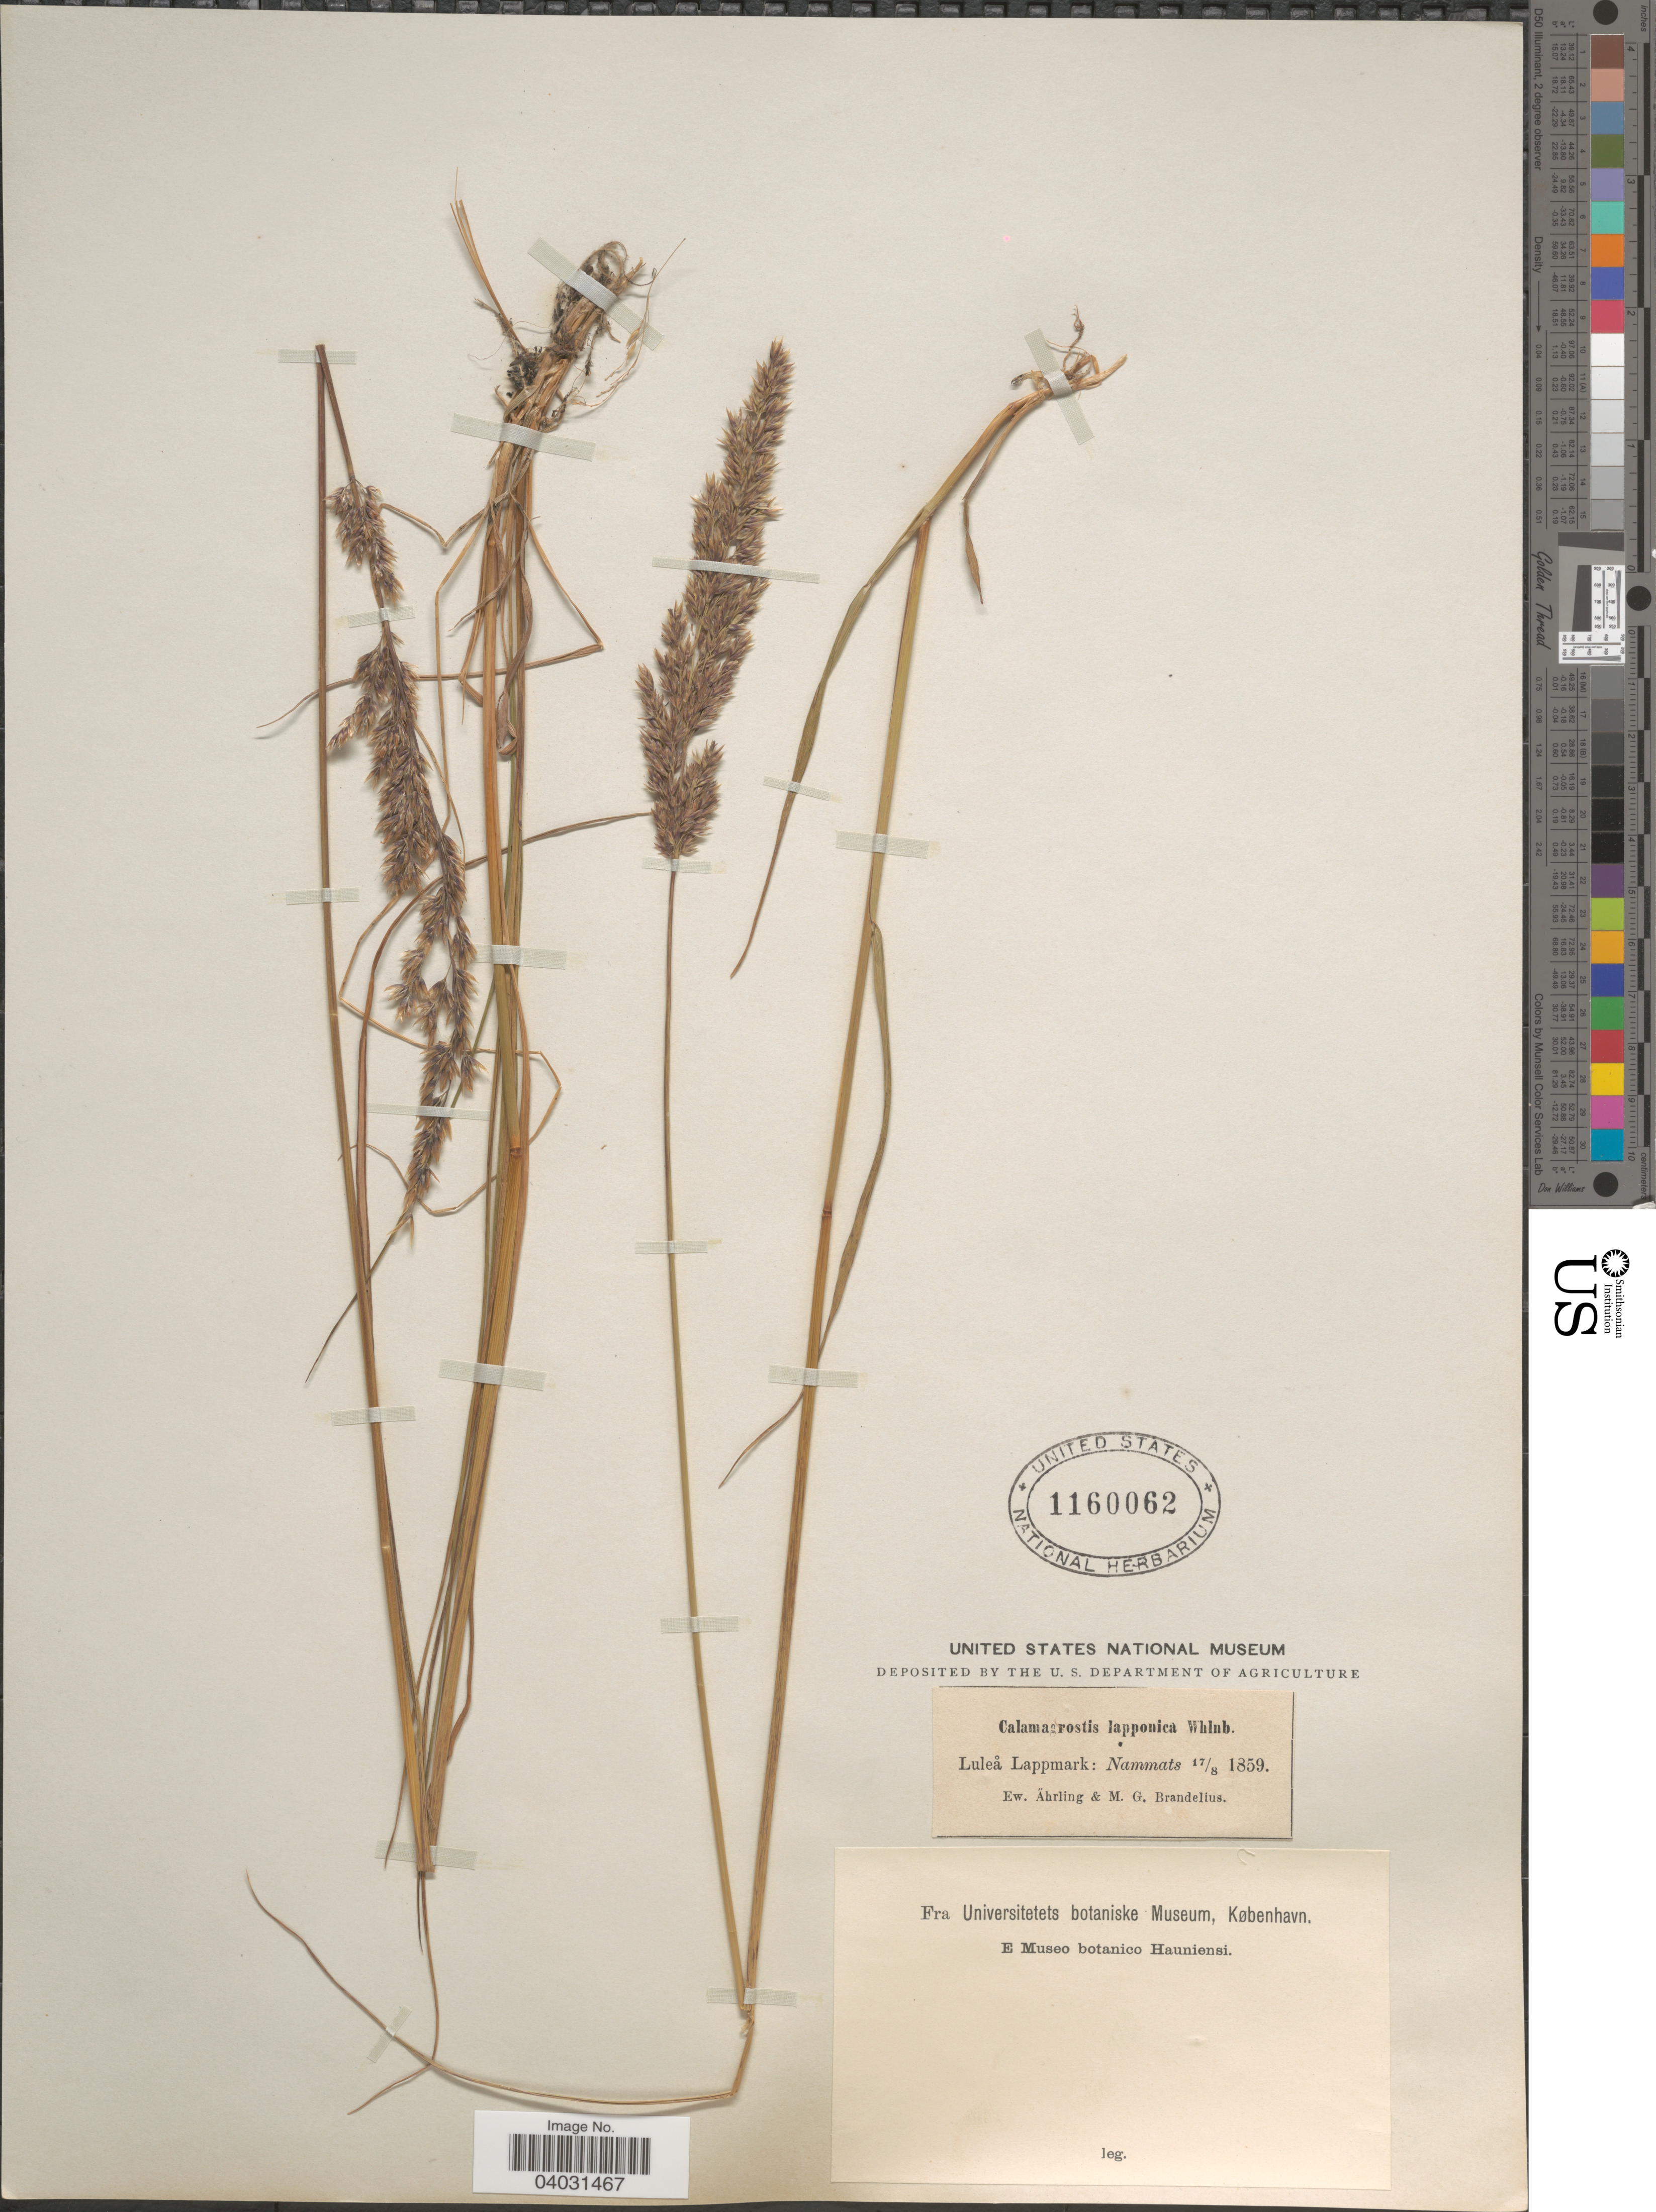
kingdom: Plantae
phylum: Tracheophyta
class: Liliopsida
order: Poales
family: Poaceae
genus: Calamagrostis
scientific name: Calamagrostis lapponica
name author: (Wahlenb.) Hartm.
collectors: E. Ahrling & M. Brandelius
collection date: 1859-08-17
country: Sweden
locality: Luleå Lappmark: Nammats.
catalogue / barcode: US 1160062